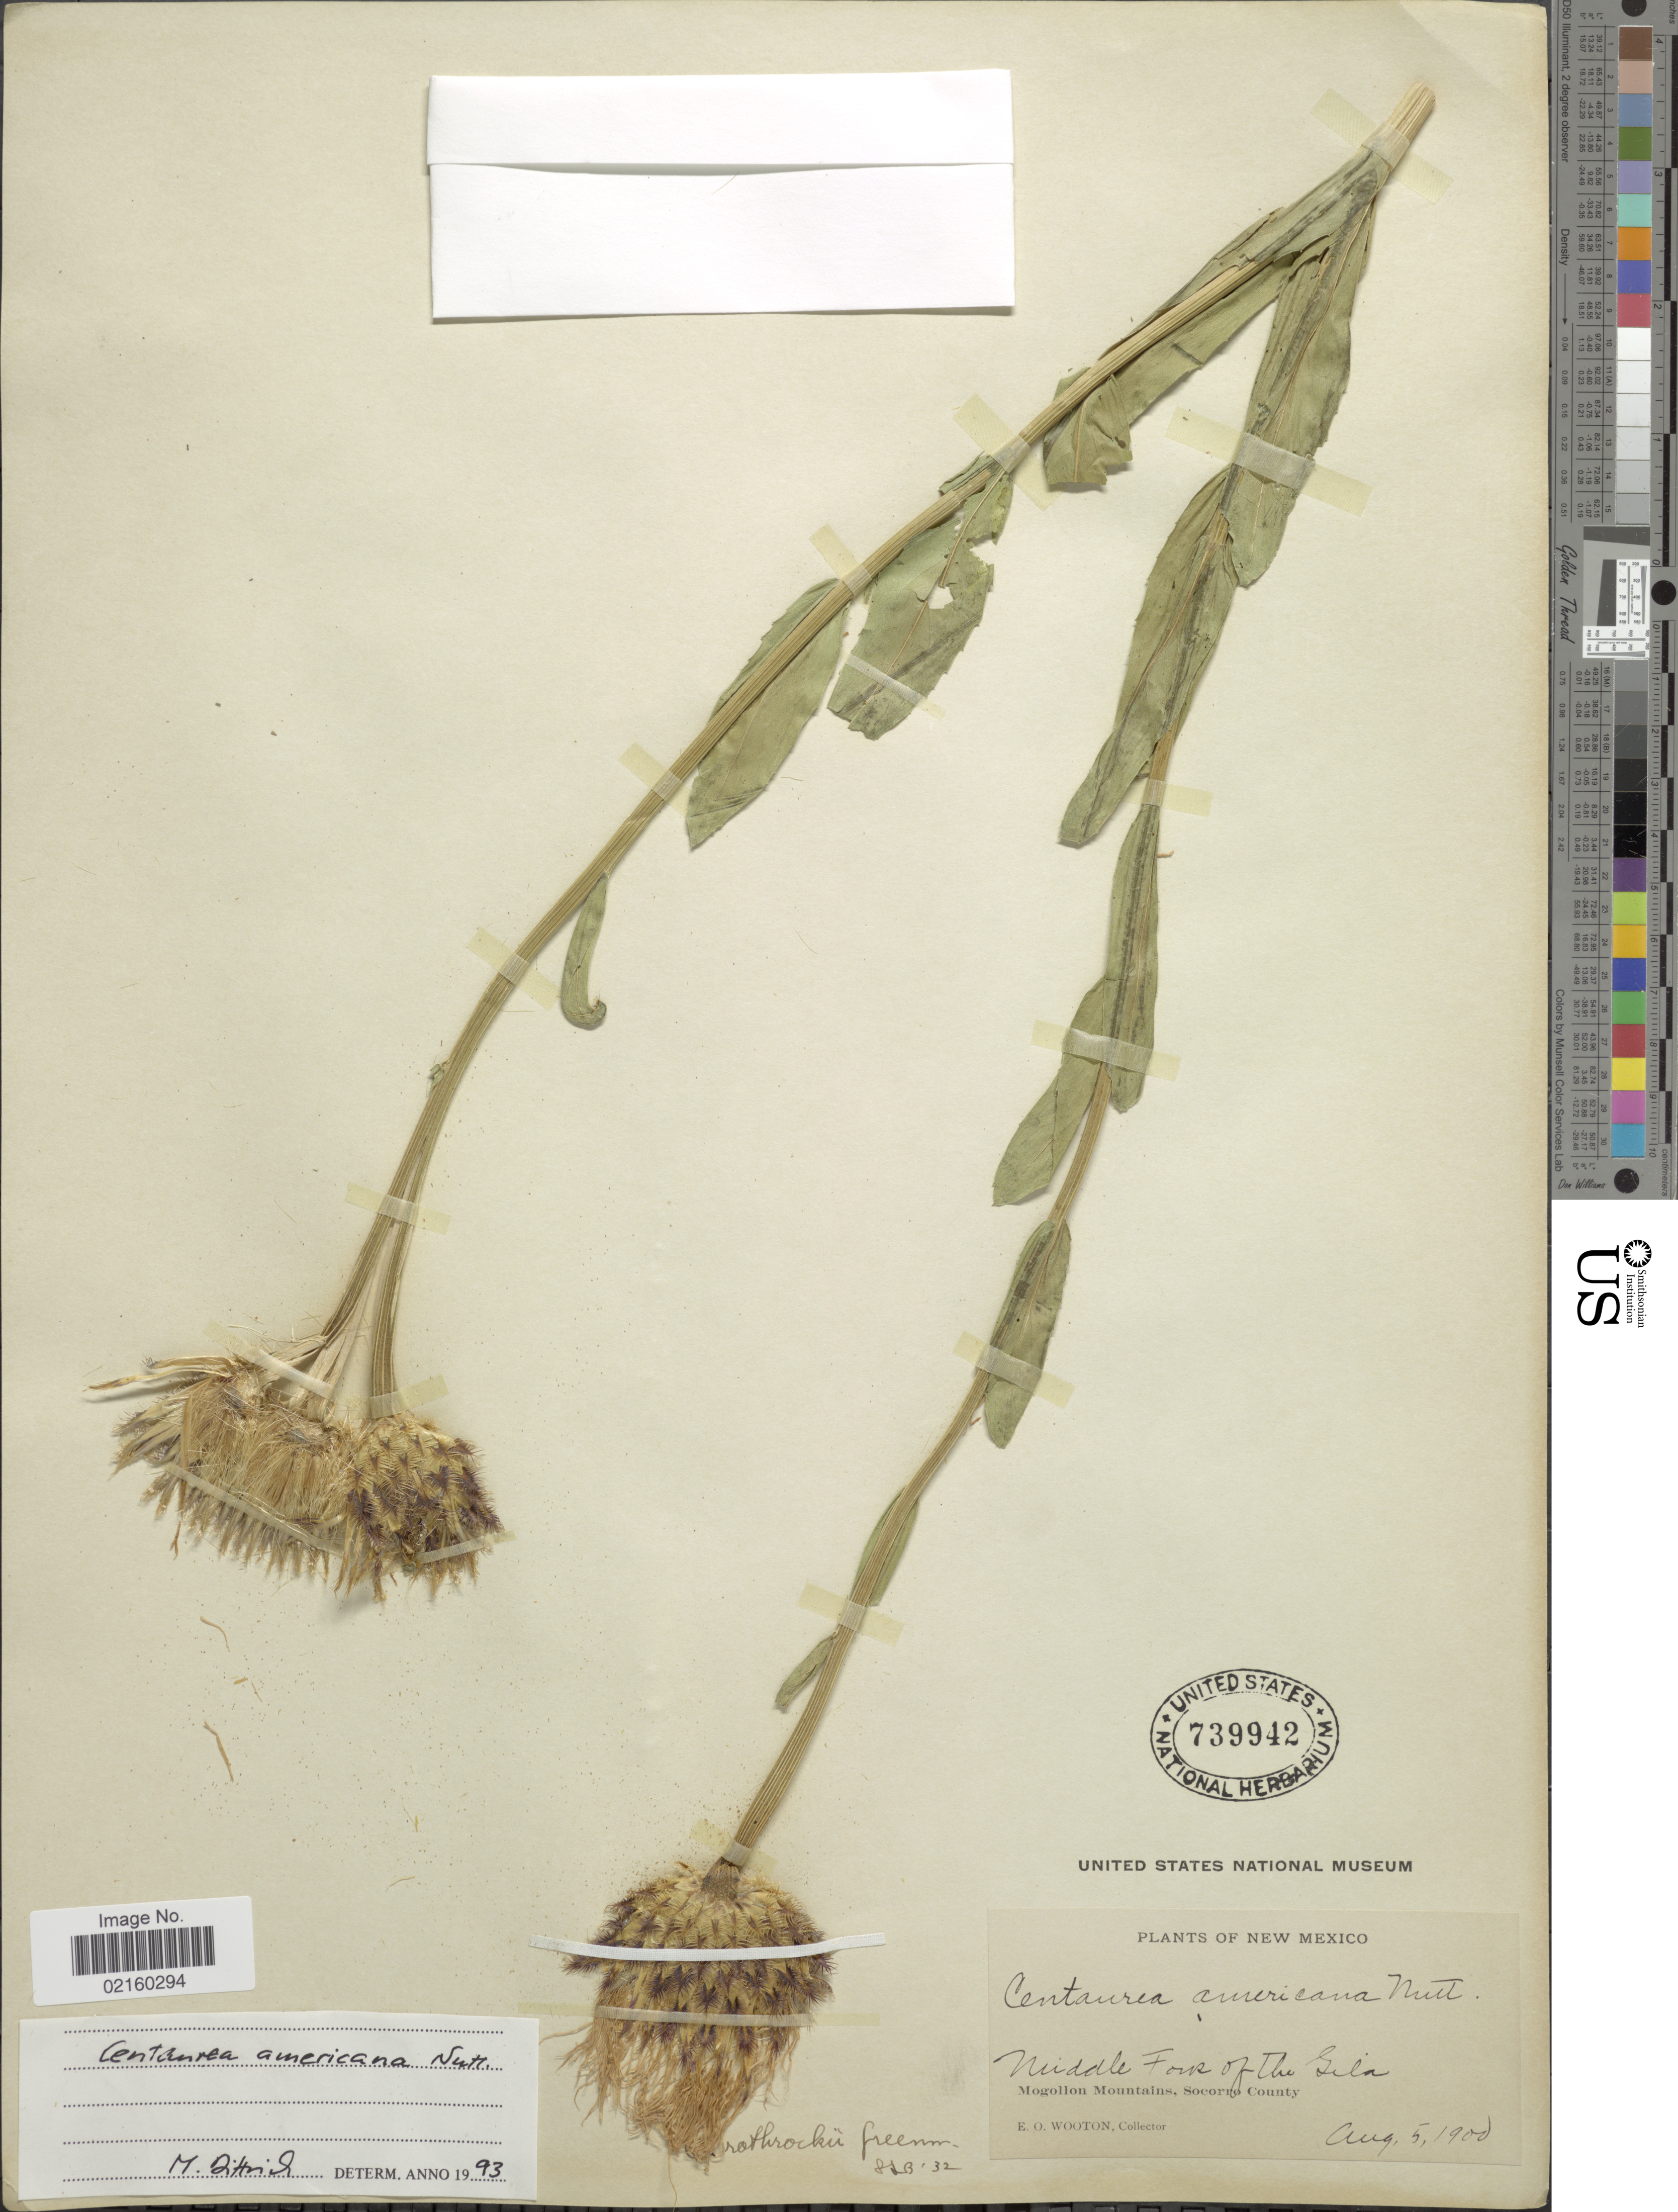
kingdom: Plantae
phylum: Tracheophyta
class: Magnoliopsida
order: Asterales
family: Asteraceae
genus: Plectocephalus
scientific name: Plectocephalus americanus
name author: (Nutt.) D. Don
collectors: E. O. Wooton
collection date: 1900-08-05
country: United States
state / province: New Mexico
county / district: Socorro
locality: Middle Fork of the Gila, Mogollon Mountains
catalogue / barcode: US 739942